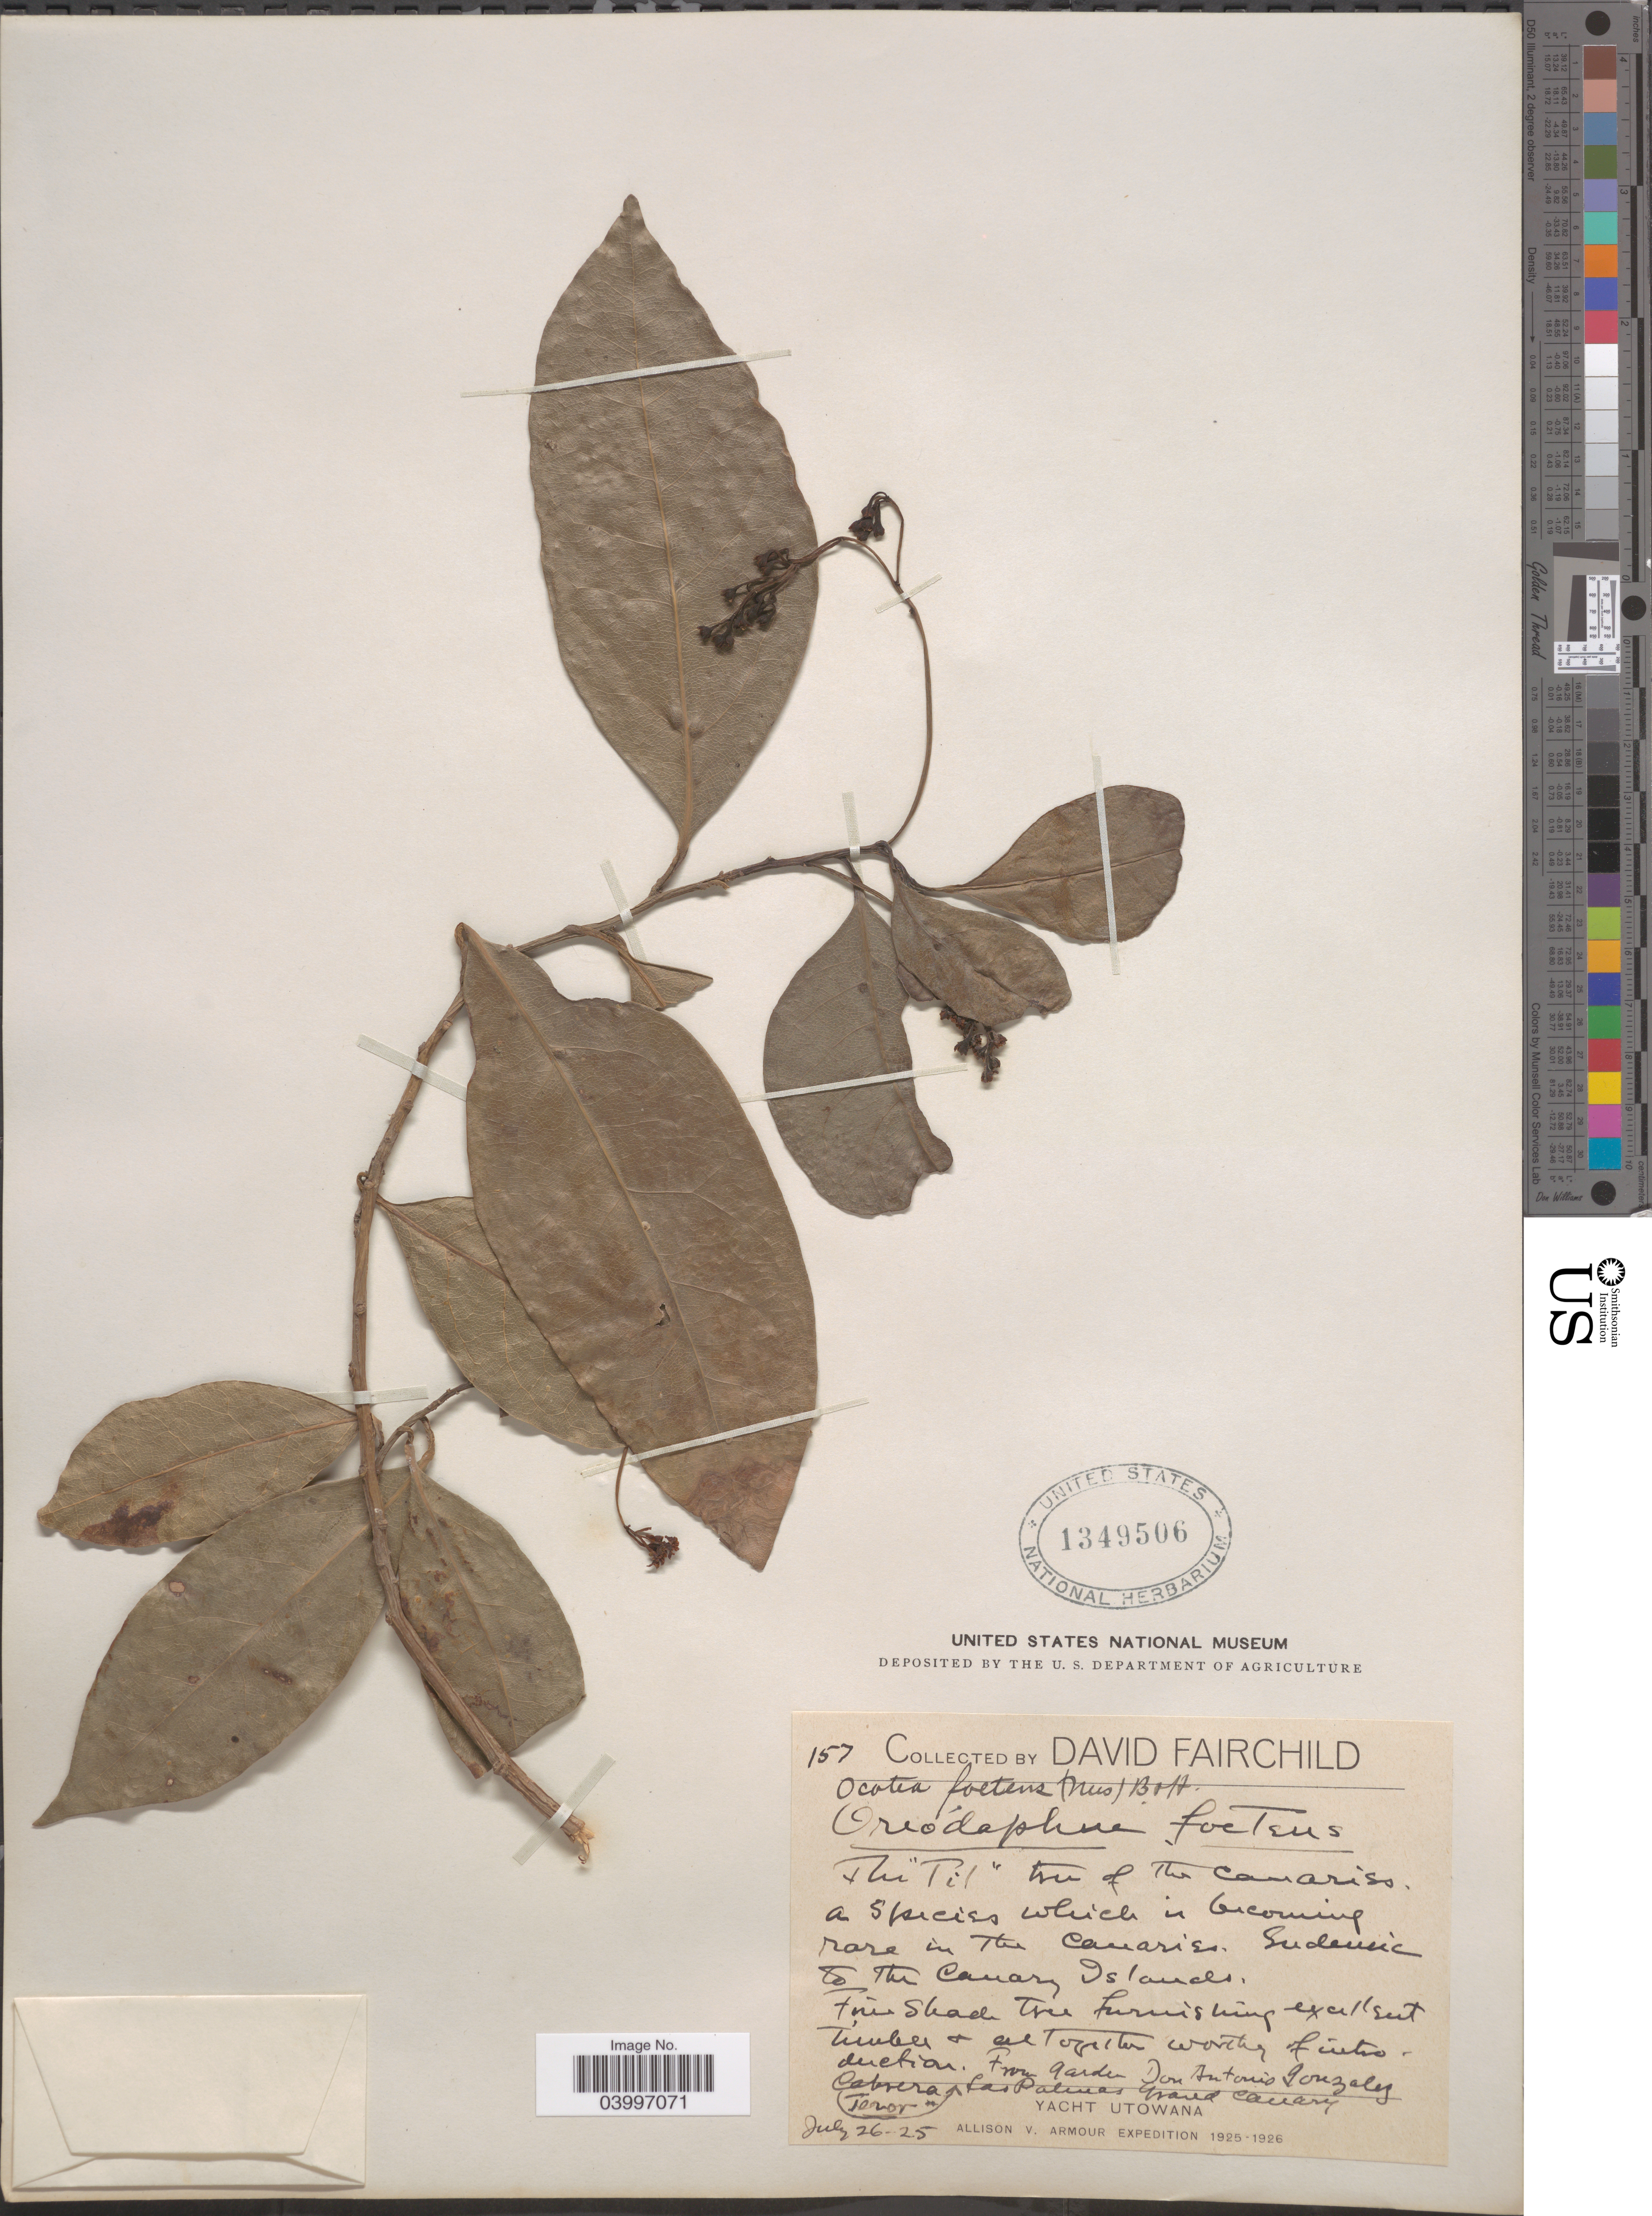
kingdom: Plantae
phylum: Tracheophyta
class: Magnoliopsida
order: Laurales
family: Lauraceae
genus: Ocotea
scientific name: Ocotea foetens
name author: Benth. & Hook. f.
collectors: D. Fairchild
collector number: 157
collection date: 1925-07-26/1926-07-25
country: Spain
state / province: Canarias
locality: Garden Don Antonio Gonzalez Cabrera Teror, Las Palmas Grand Canary.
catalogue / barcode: US 1349506